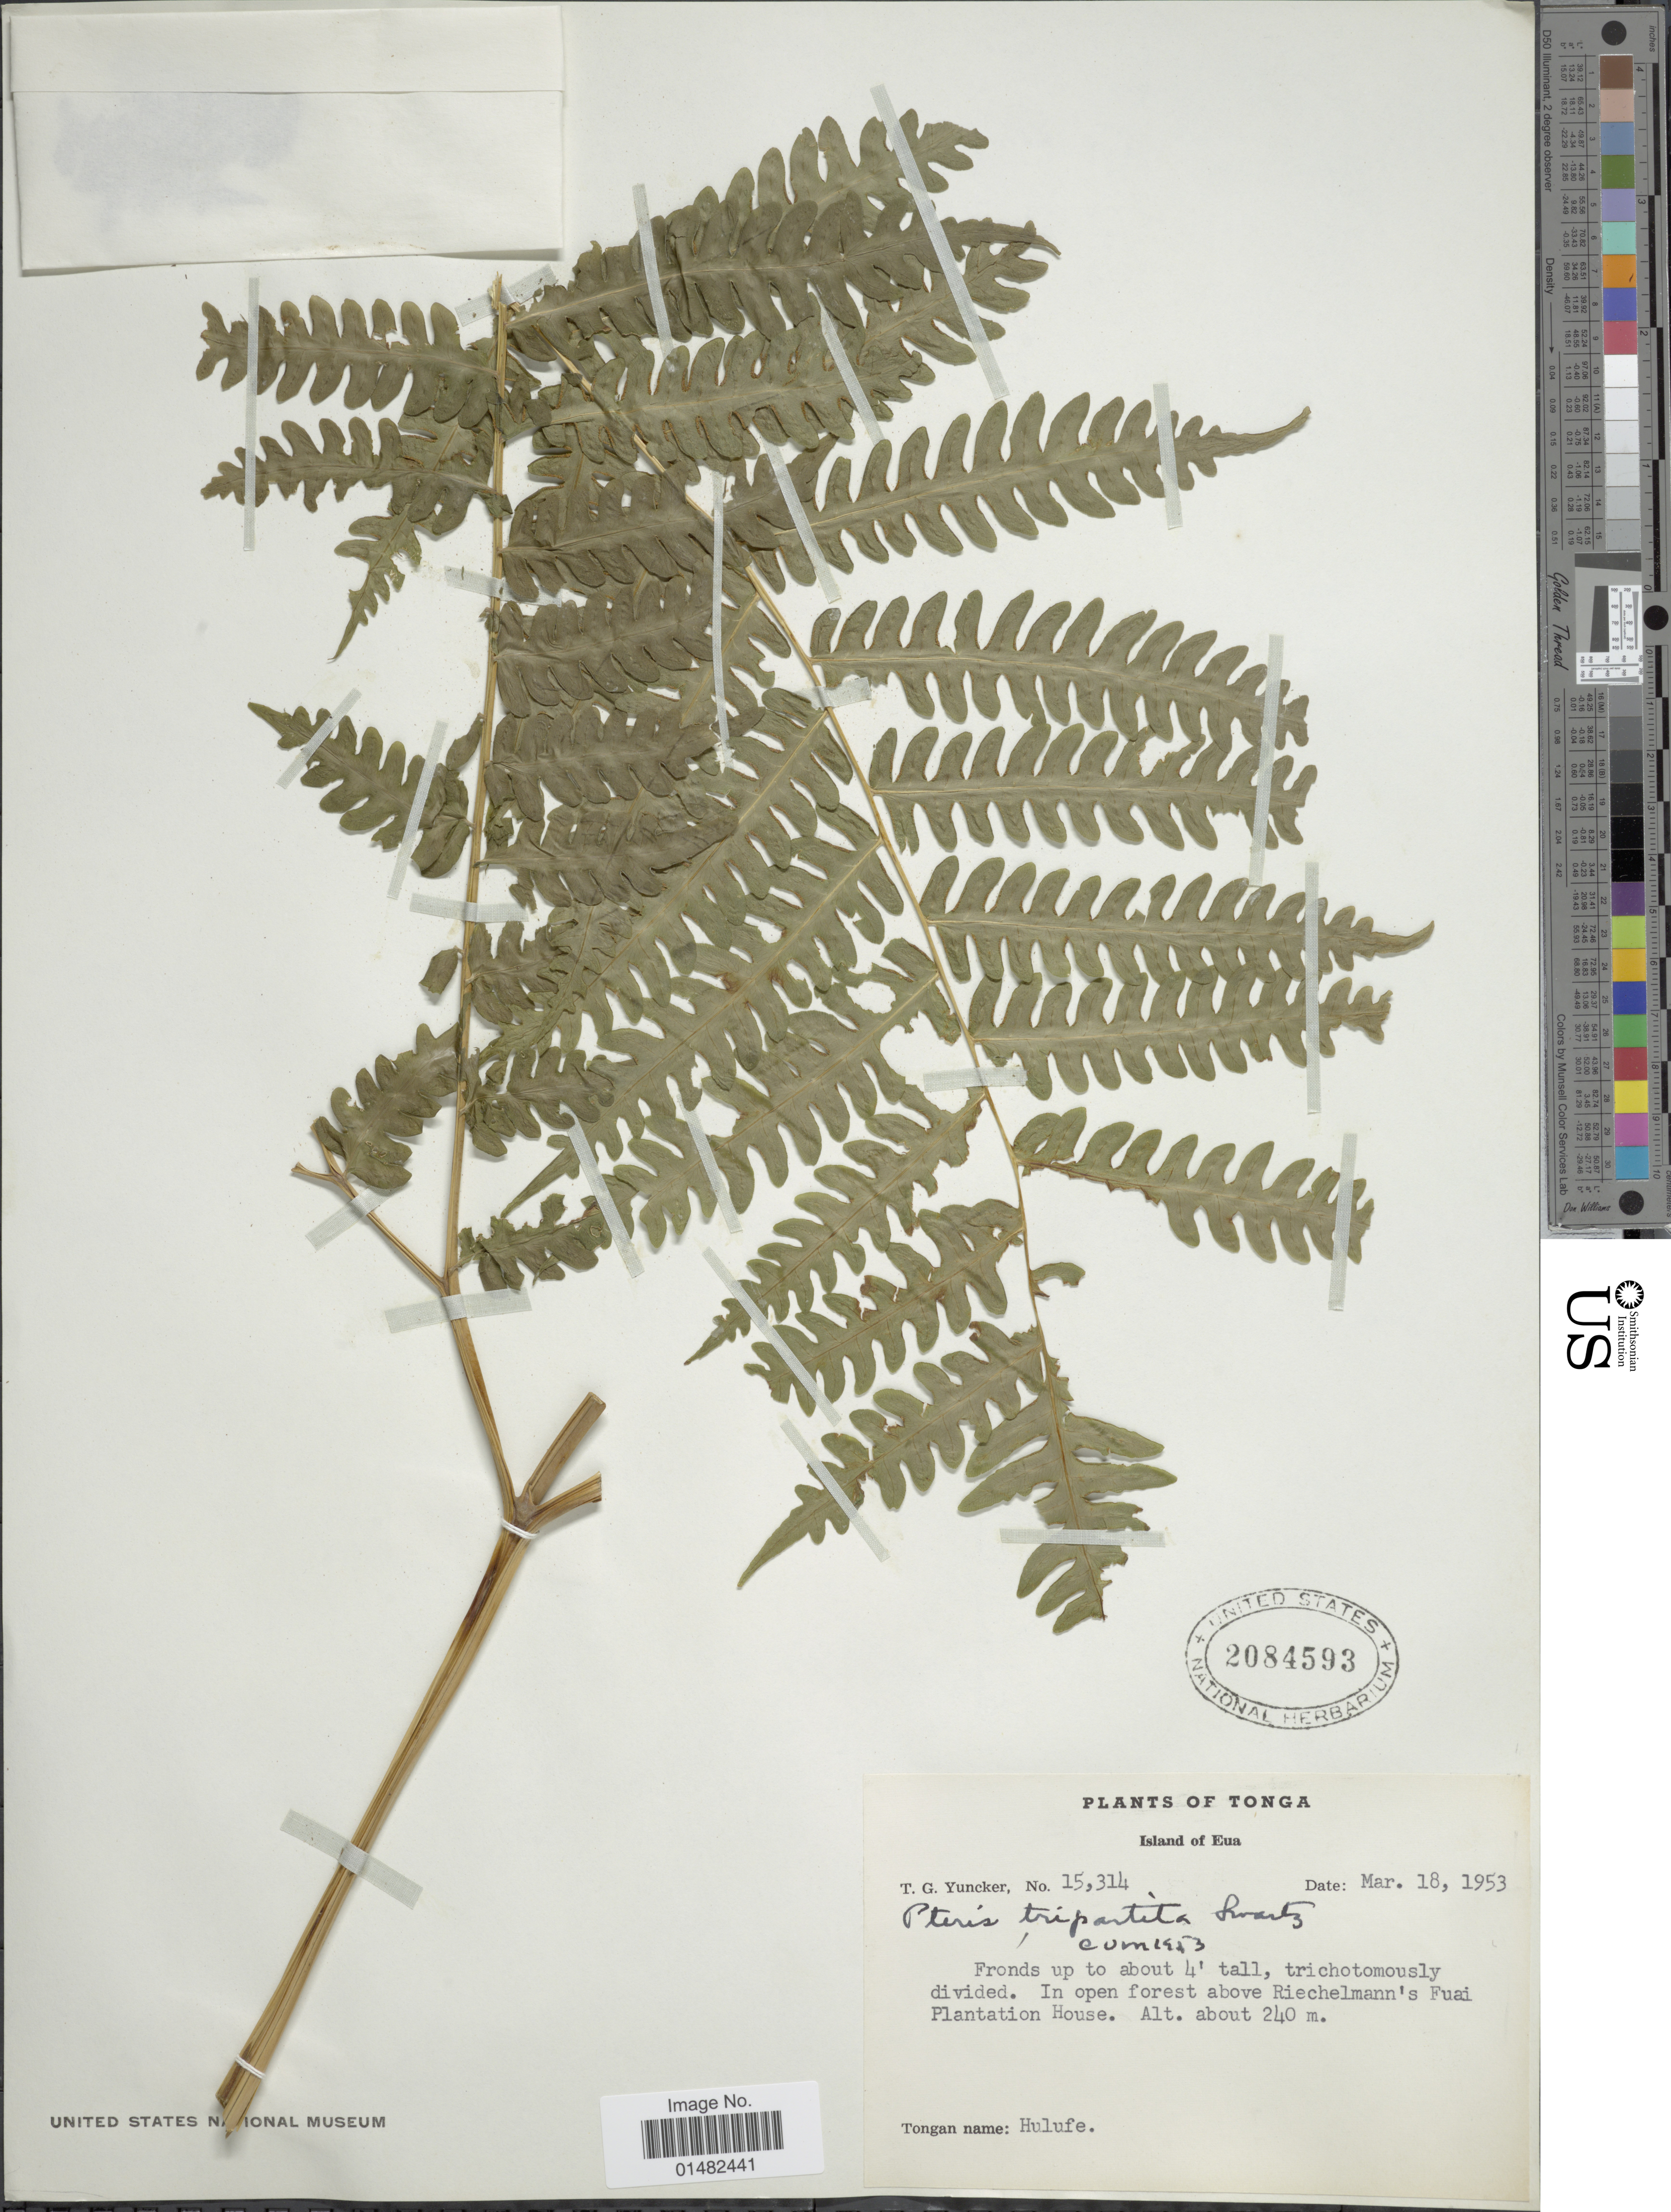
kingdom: Plantae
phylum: Tracheophyta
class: Polypodiopsida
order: Polypodiales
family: Pteridaceae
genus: Pteris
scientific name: Pteris tripartita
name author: Sw.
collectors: T. G. Yuncker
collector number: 15314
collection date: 1953-03-18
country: Tonga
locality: Island of Eua, In open forest above Riechelmann's Fuai Plantation House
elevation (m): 240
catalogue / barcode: US 2084593